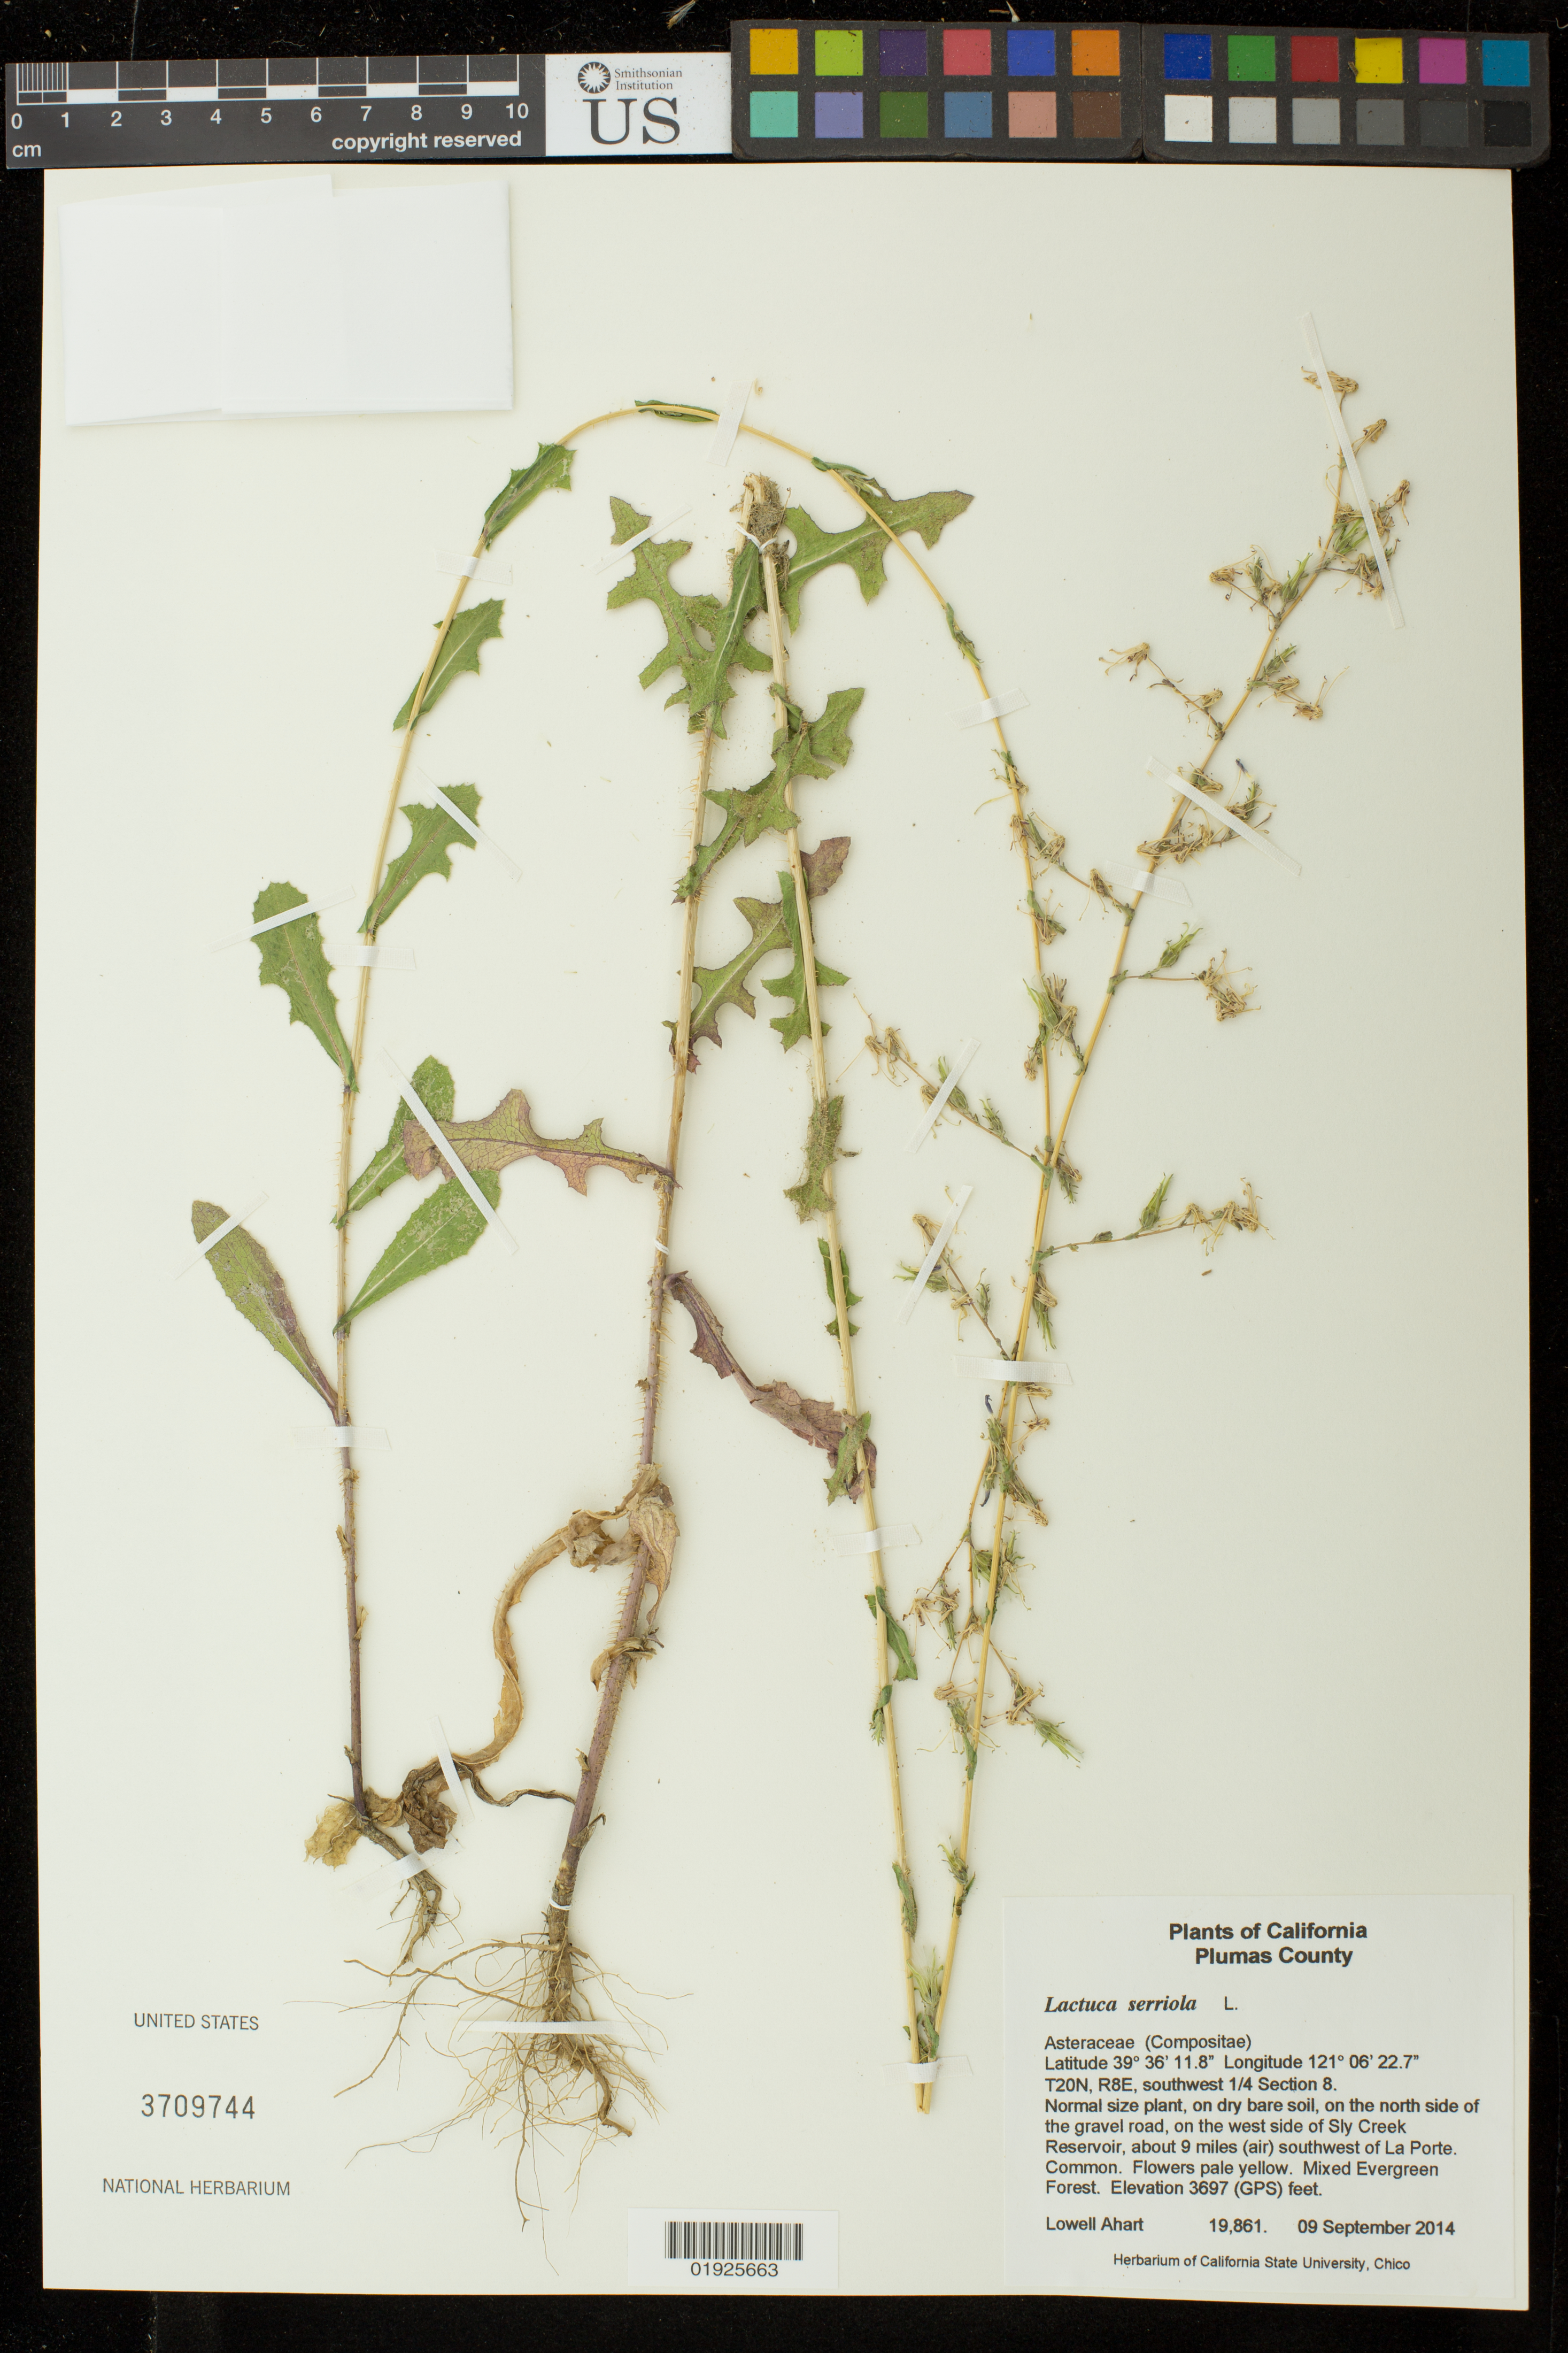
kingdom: Plantae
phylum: Tracheophyta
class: Magnoliopsida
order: Asterales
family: Asteraceae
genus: Lactuca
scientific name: Lactuca serriola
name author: L.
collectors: L. Ahart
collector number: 19861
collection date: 2014-09-09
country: United States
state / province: California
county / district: Plumas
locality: On the north side of the gravel road, on the west side of Sly Creek Reservoir, about 9 miles (air) southwest of La Porte.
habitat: On dry bare soil. Mixed evergreen forest.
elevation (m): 1127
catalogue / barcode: US 3709744